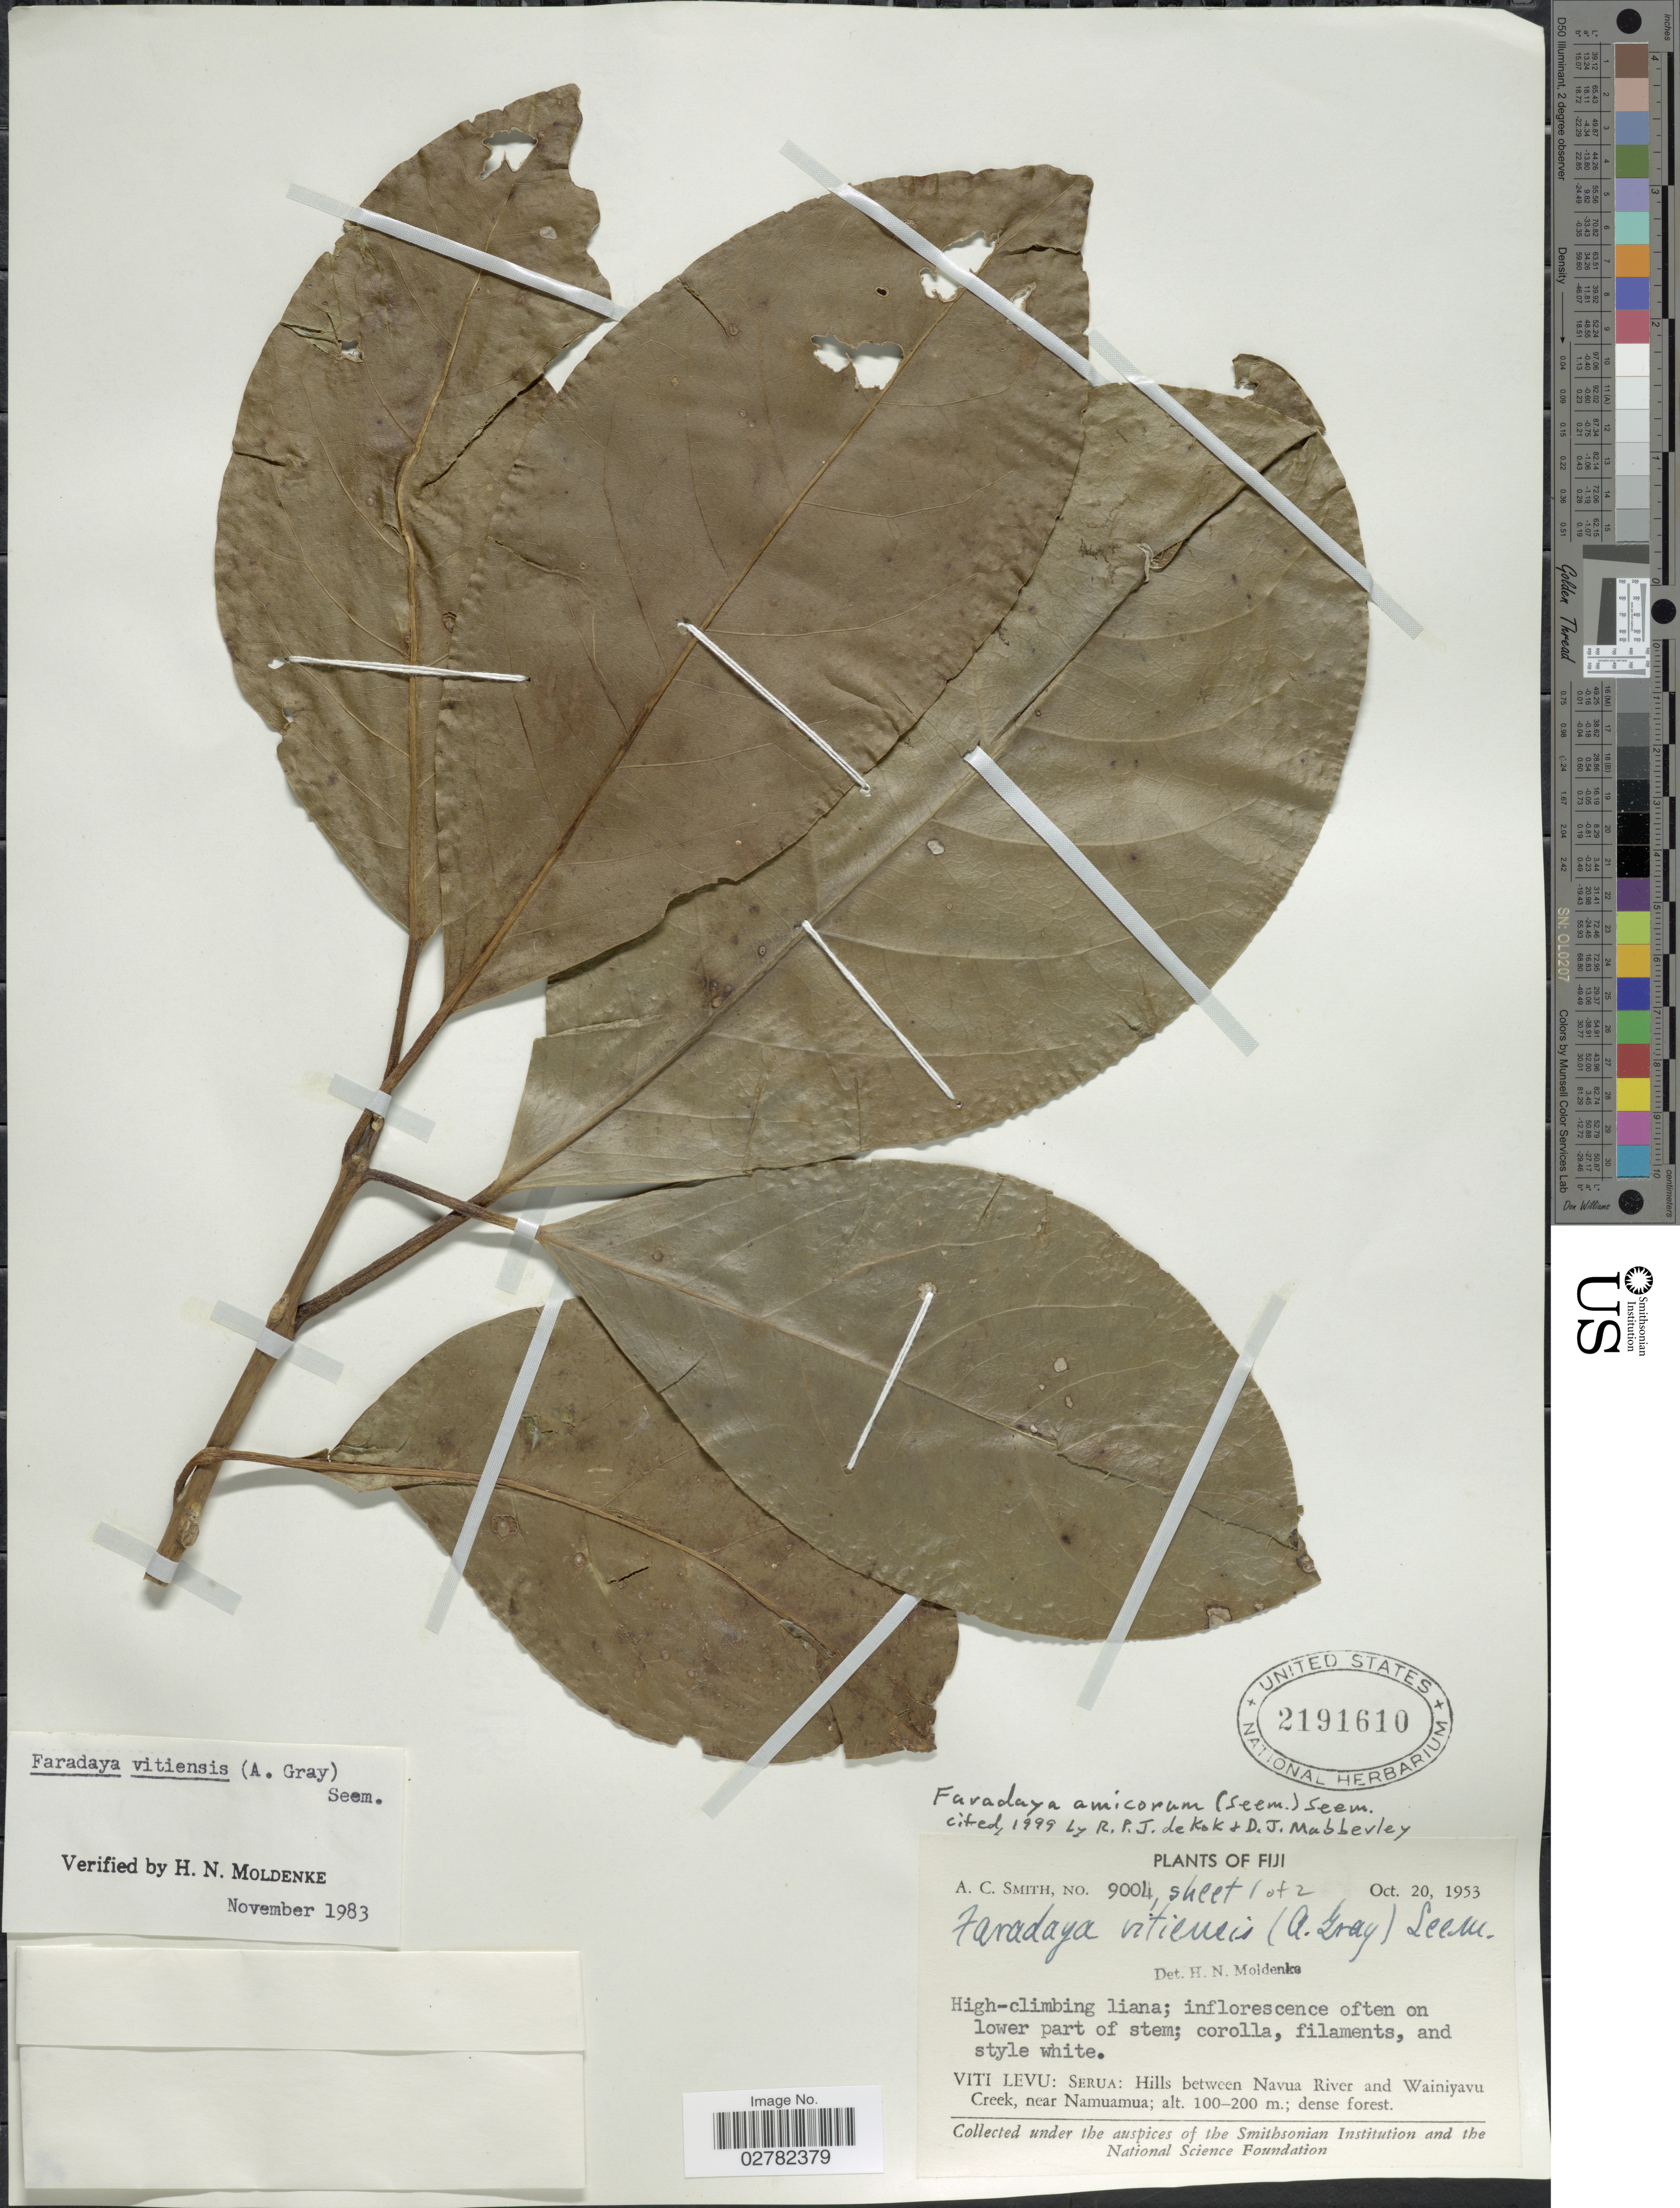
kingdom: Plantae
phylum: Tracheophyta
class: Magnoliopsida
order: Lamiales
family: Lamiaceae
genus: Faradaya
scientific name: Faradaya amicorum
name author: (Seem.) Seem.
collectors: A. C. Smith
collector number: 9004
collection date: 1953-10-20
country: Fiji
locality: Viti Levu: Serua: Hills between Navua River and Wainiyavu Creek, near Namuamua.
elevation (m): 100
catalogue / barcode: US 2191610